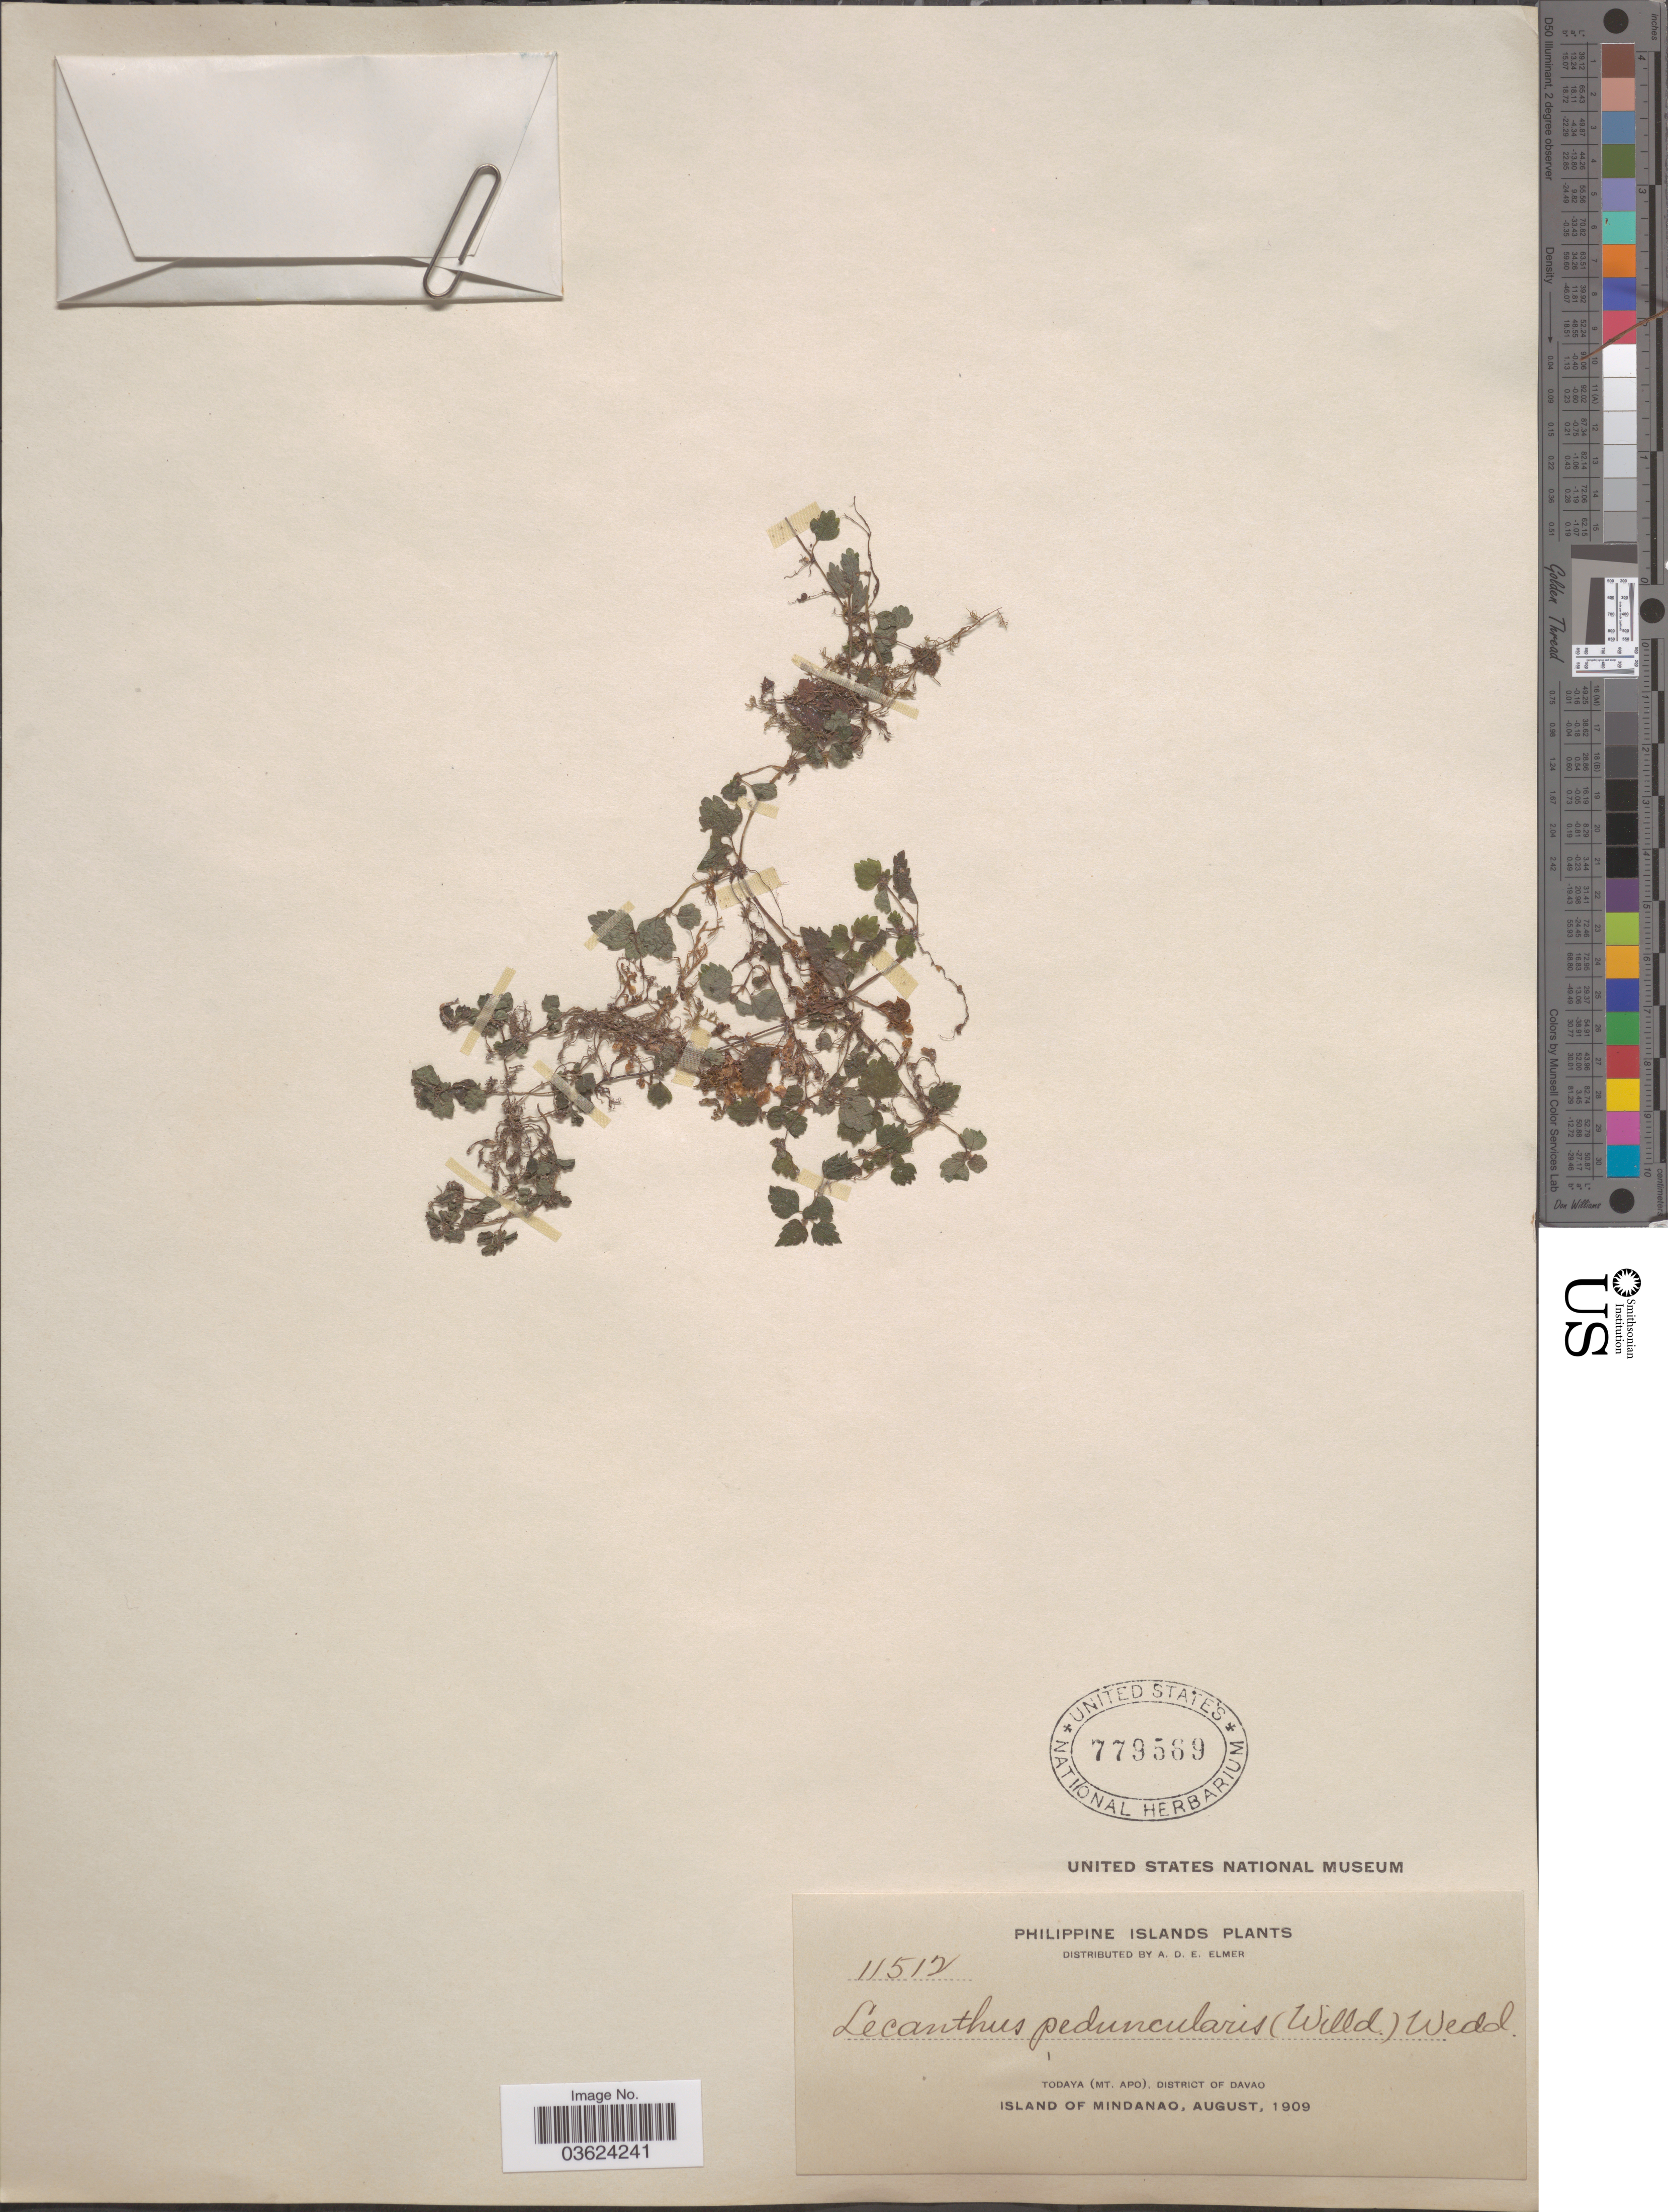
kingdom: Plantae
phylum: Tracheophyta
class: Magnoliopsida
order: Rosales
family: Urticaceae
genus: Lecanthus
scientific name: Lecanthus peduncularis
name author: (Wall. ex Royle) Wedd.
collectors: A. D. E. Elmer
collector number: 11512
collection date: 1909-08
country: Philippines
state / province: Davao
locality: Philippine Islands. Todaya (Mt. Apo), District of Davao. Island of Mindanao.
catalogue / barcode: US 779569